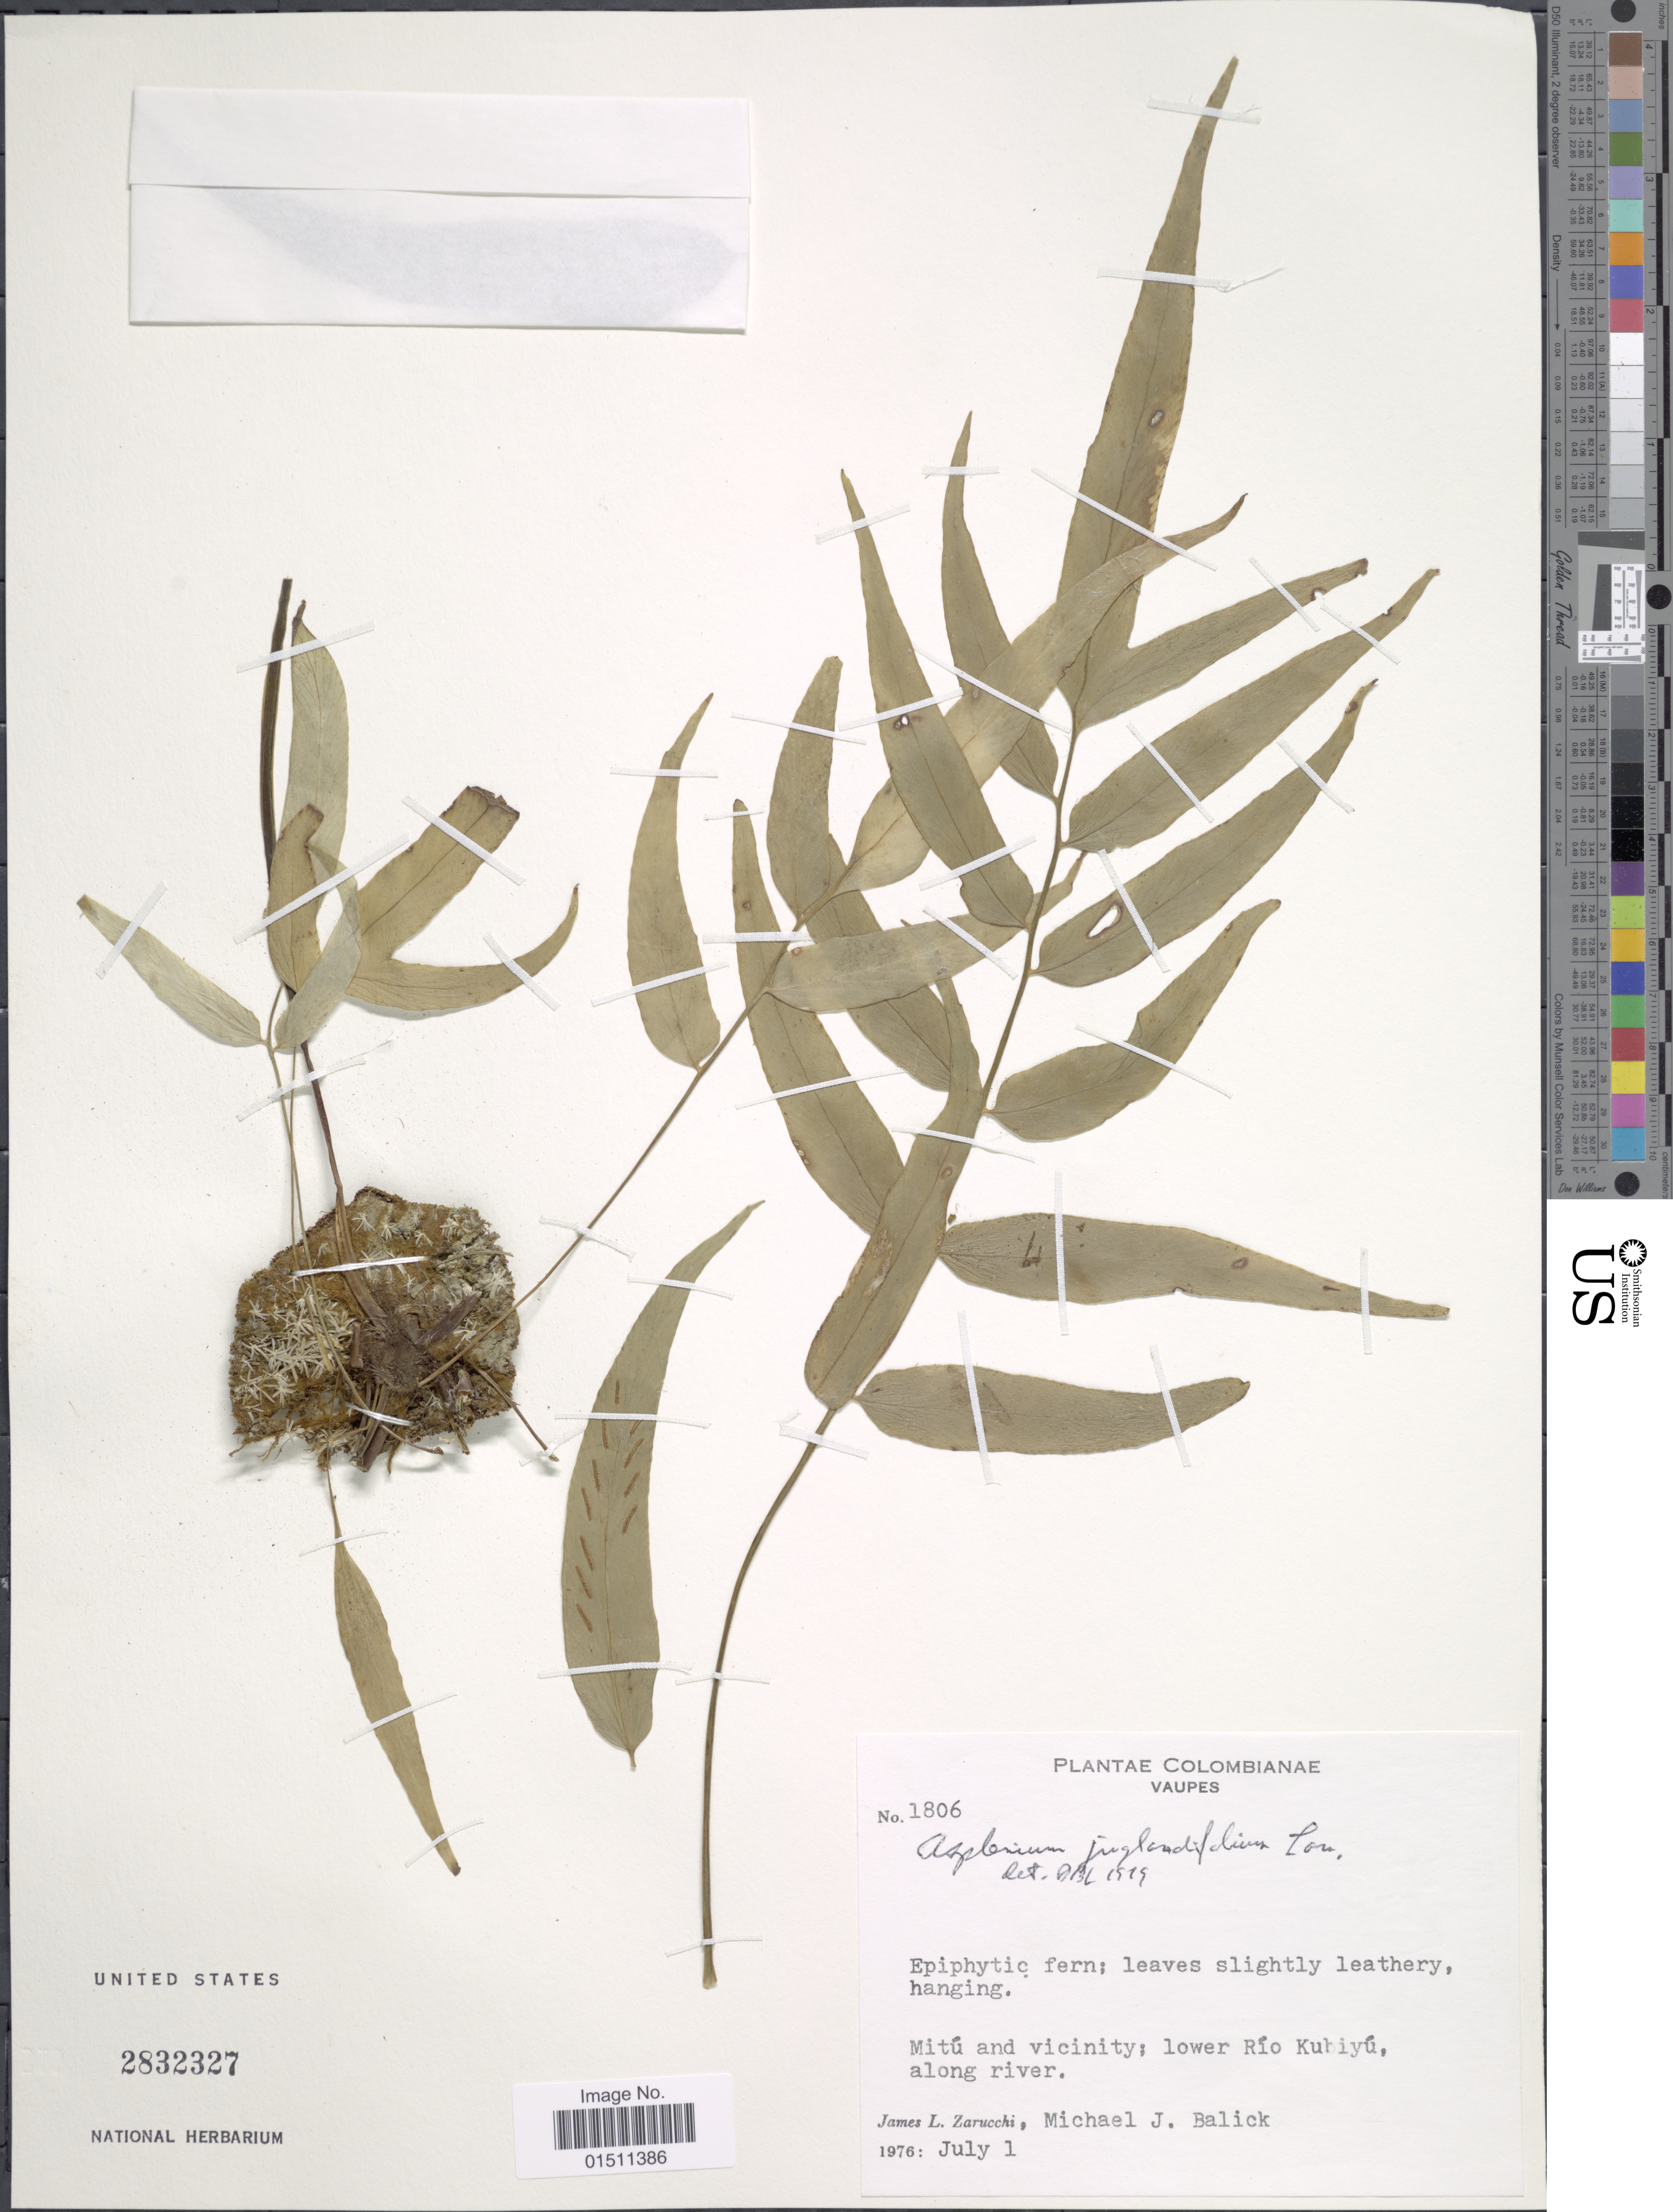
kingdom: Plantae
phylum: Tracheophyta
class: Polypodiopsida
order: Polypodiales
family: Aspleniaceae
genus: Asplenium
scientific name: Asplenium juglandifolium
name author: Lam.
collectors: J. L. Zarucchi & M. J. Balick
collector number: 1806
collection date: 1976-07-01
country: Colombia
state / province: Vaupés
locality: Colombianae, Mitú and vicinity lower Río Kuhiyú, along river.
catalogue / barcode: US 2832327